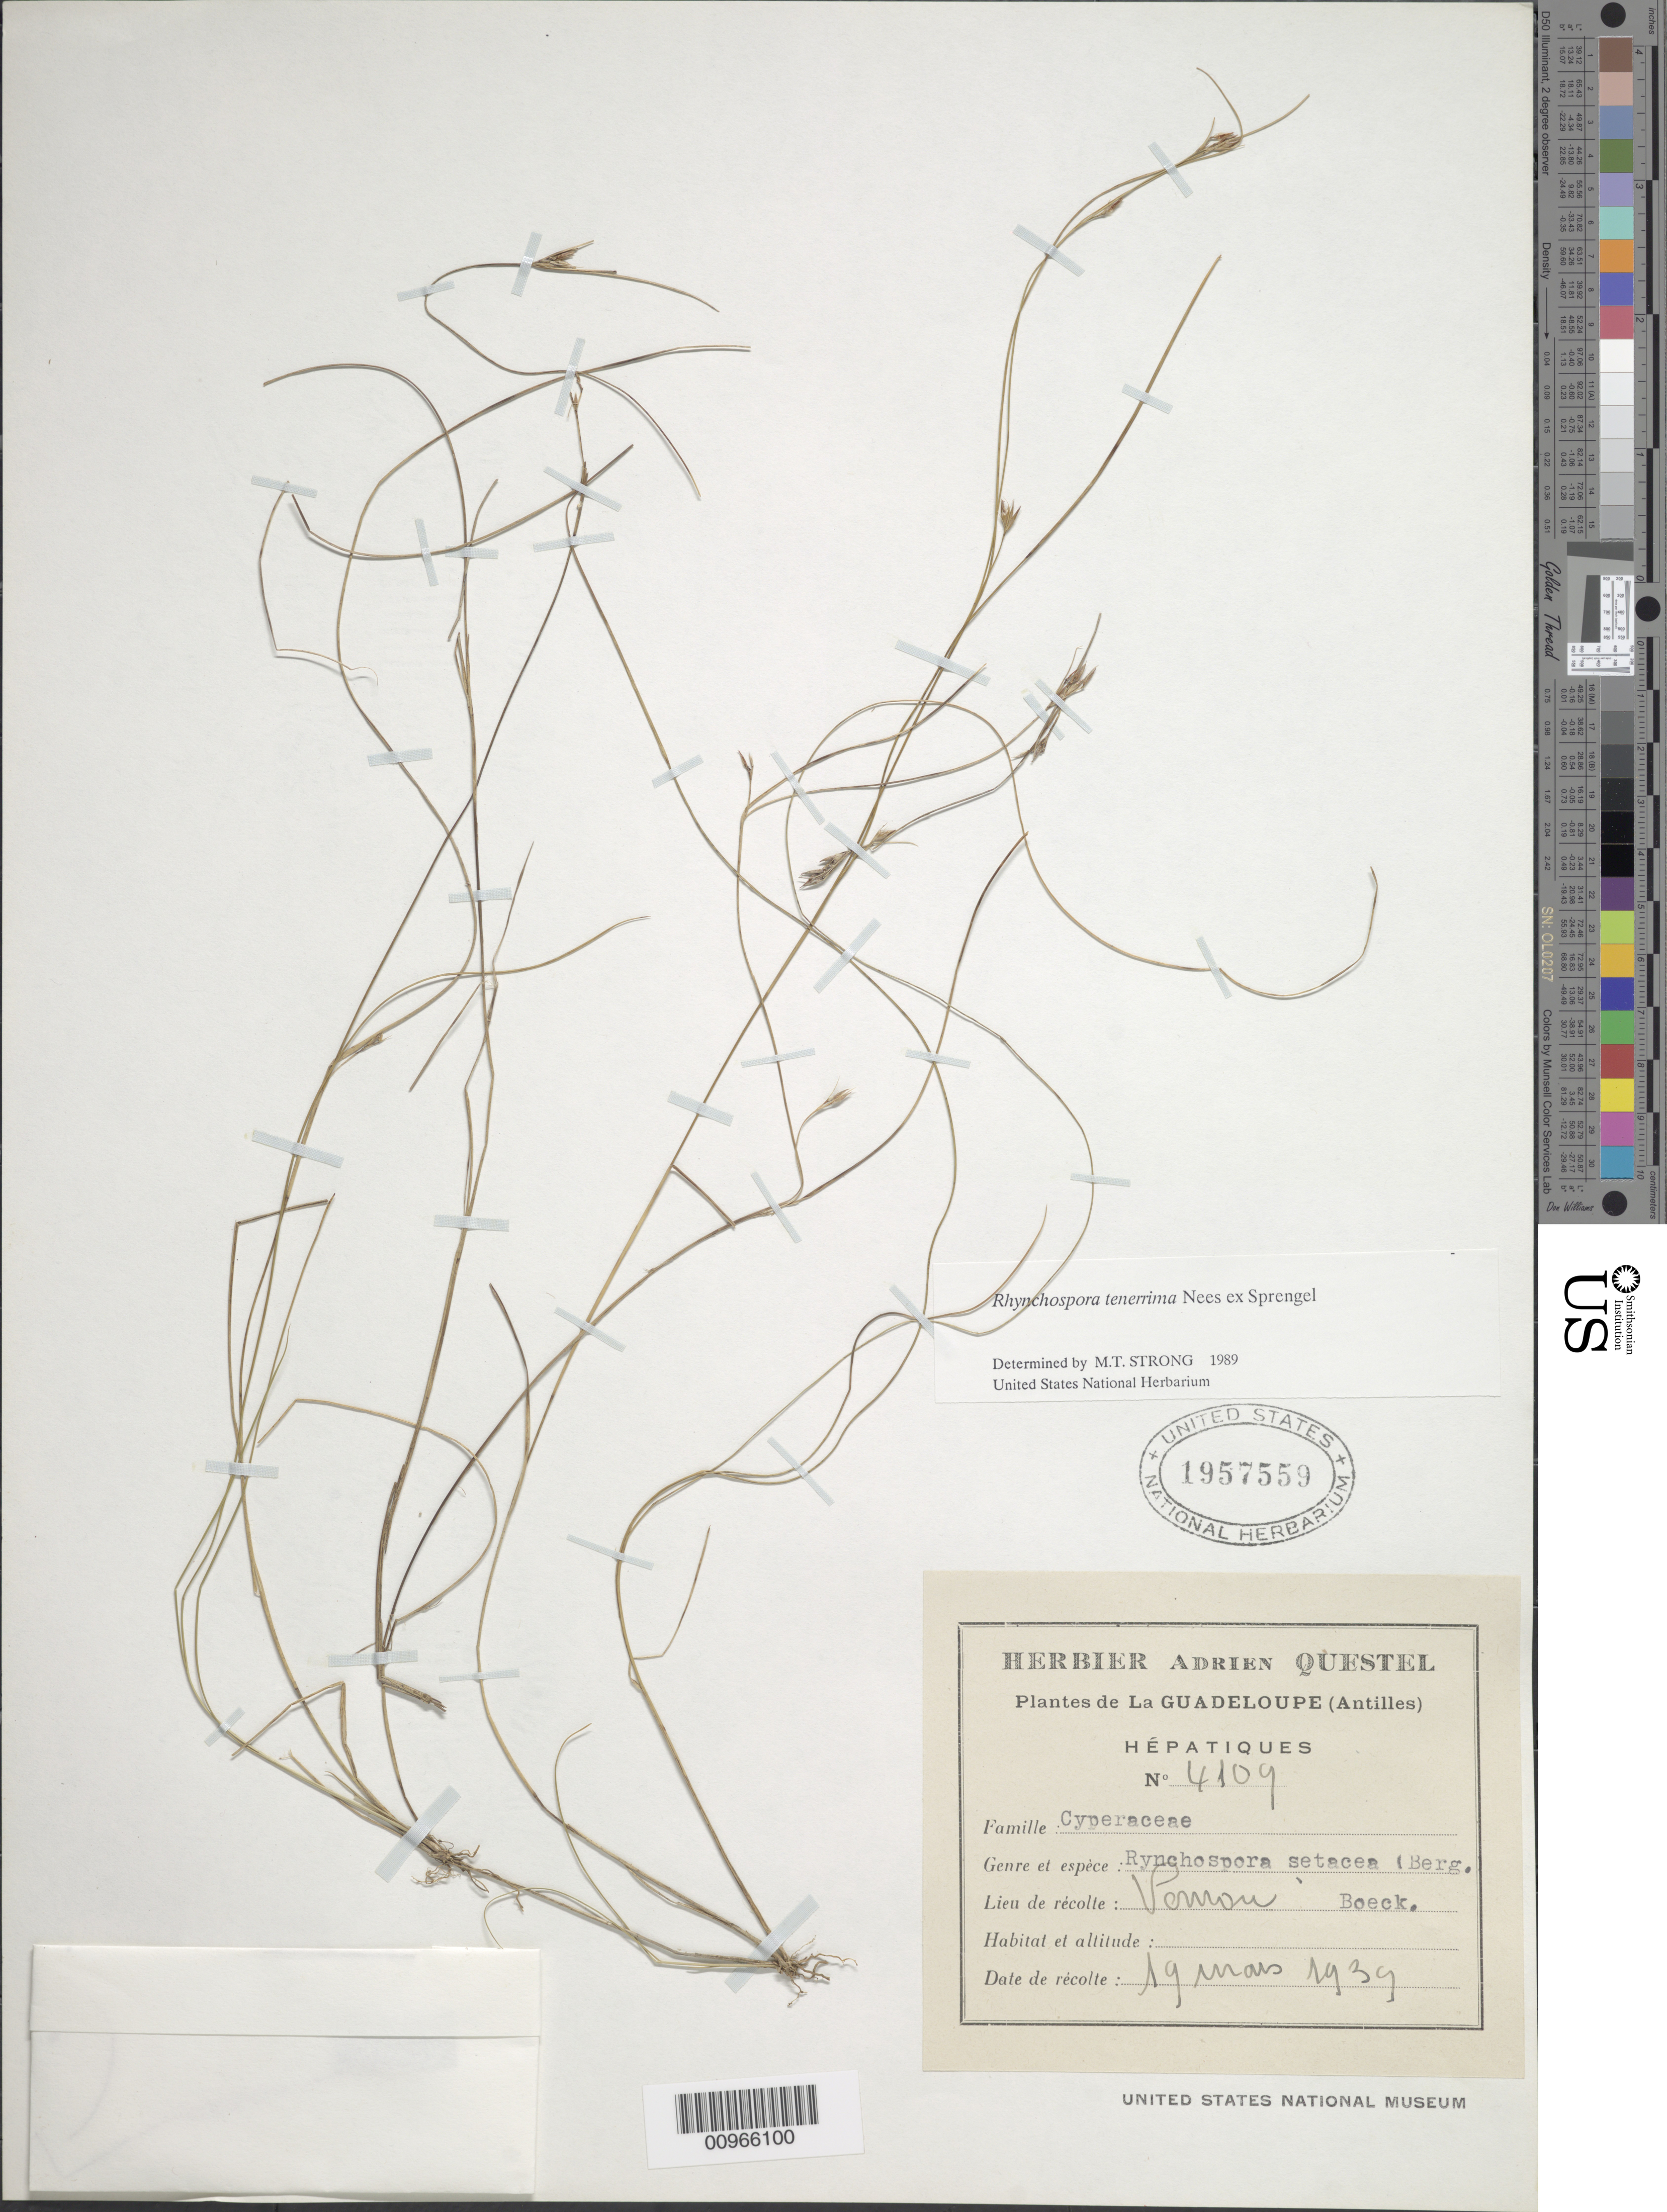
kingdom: Plantae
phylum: Tracheophyta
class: Liliopsida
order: Poales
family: Cyperaceae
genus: Rhynchospora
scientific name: Rhynchospora tenerrima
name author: Nees ex Spreng.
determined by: Strong, M. T., (US), Smithsonian Institution - National Museum of Natural History (UNITED STATES)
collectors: A. Questel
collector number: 4109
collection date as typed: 19 Mar 1939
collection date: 1939-03-19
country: Guadeloupe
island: Basse Terre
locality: Vérnon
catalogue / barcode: US 1957559